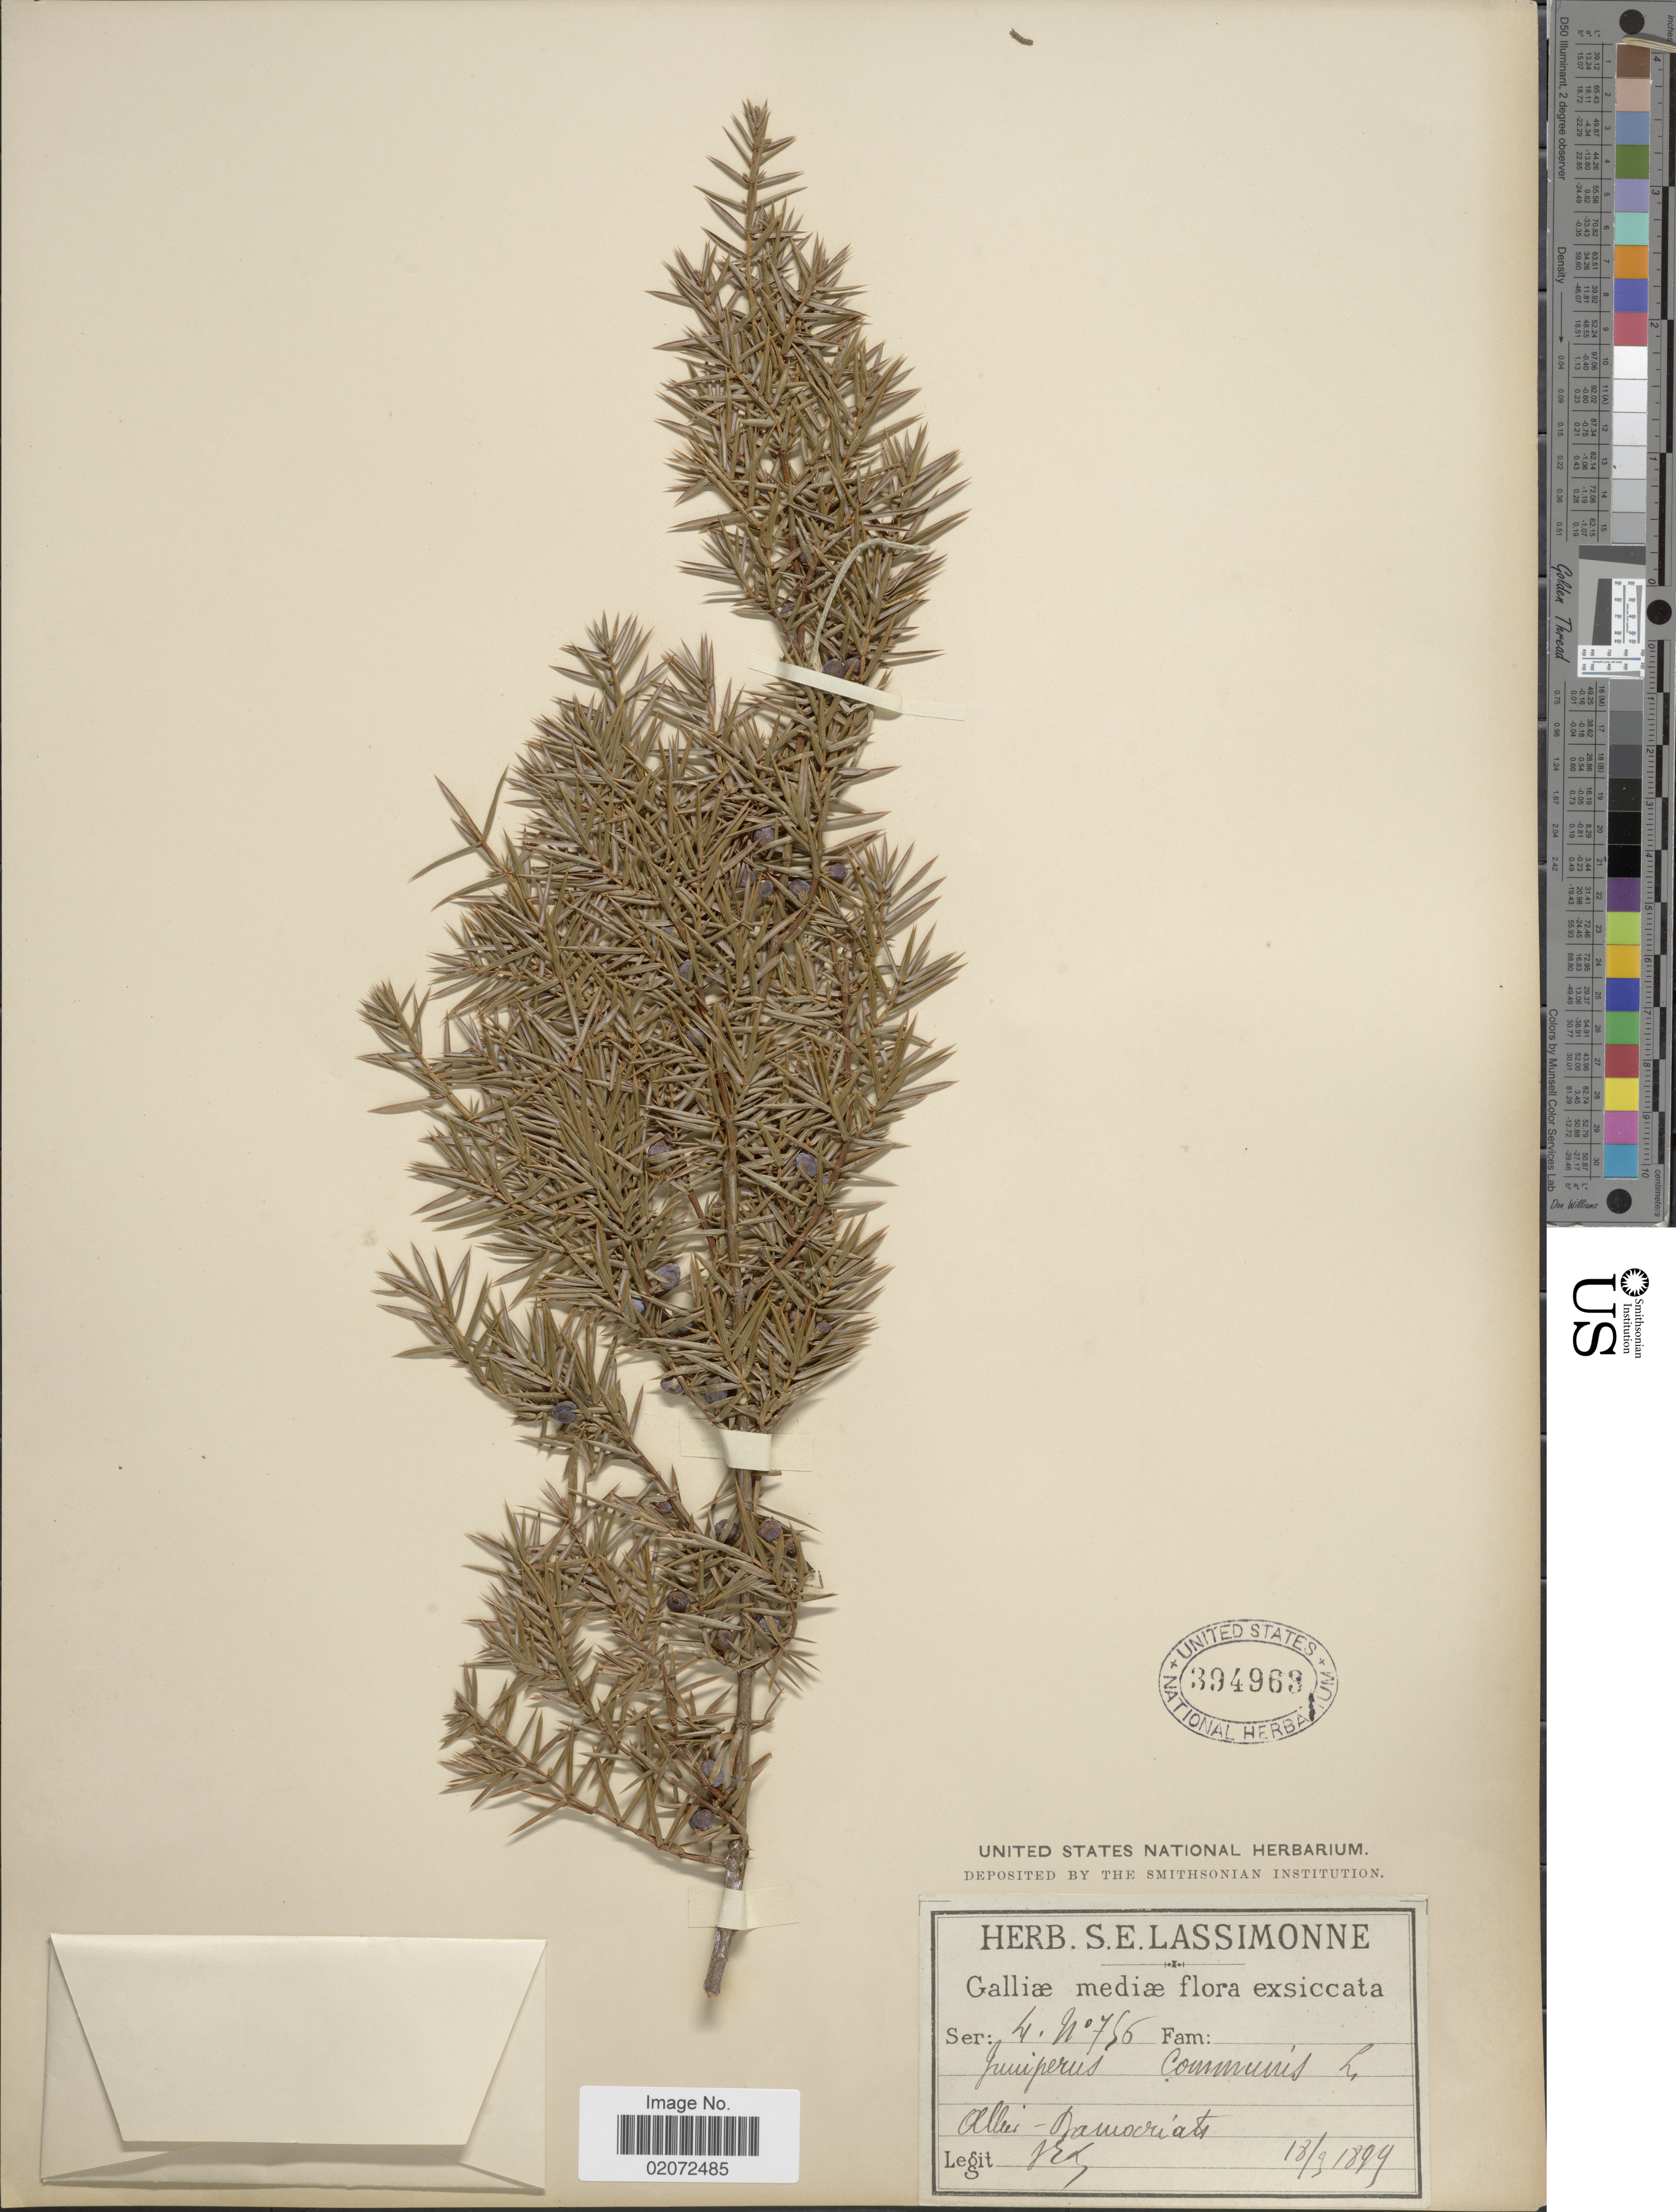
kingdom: Plantae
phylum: Tracheophyta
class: Pinopsida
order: Pinales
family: Cupressaceae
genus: Juniperus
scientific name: Juniperus communis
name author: L.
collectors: S. Lassimonne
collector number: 756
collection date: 1899-03-18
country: France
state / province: Auvergne-Rhône-Alpes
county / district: Allier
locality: Galliæ mediæ [Central France]. Allier - Damariats.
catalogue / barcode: US 394963